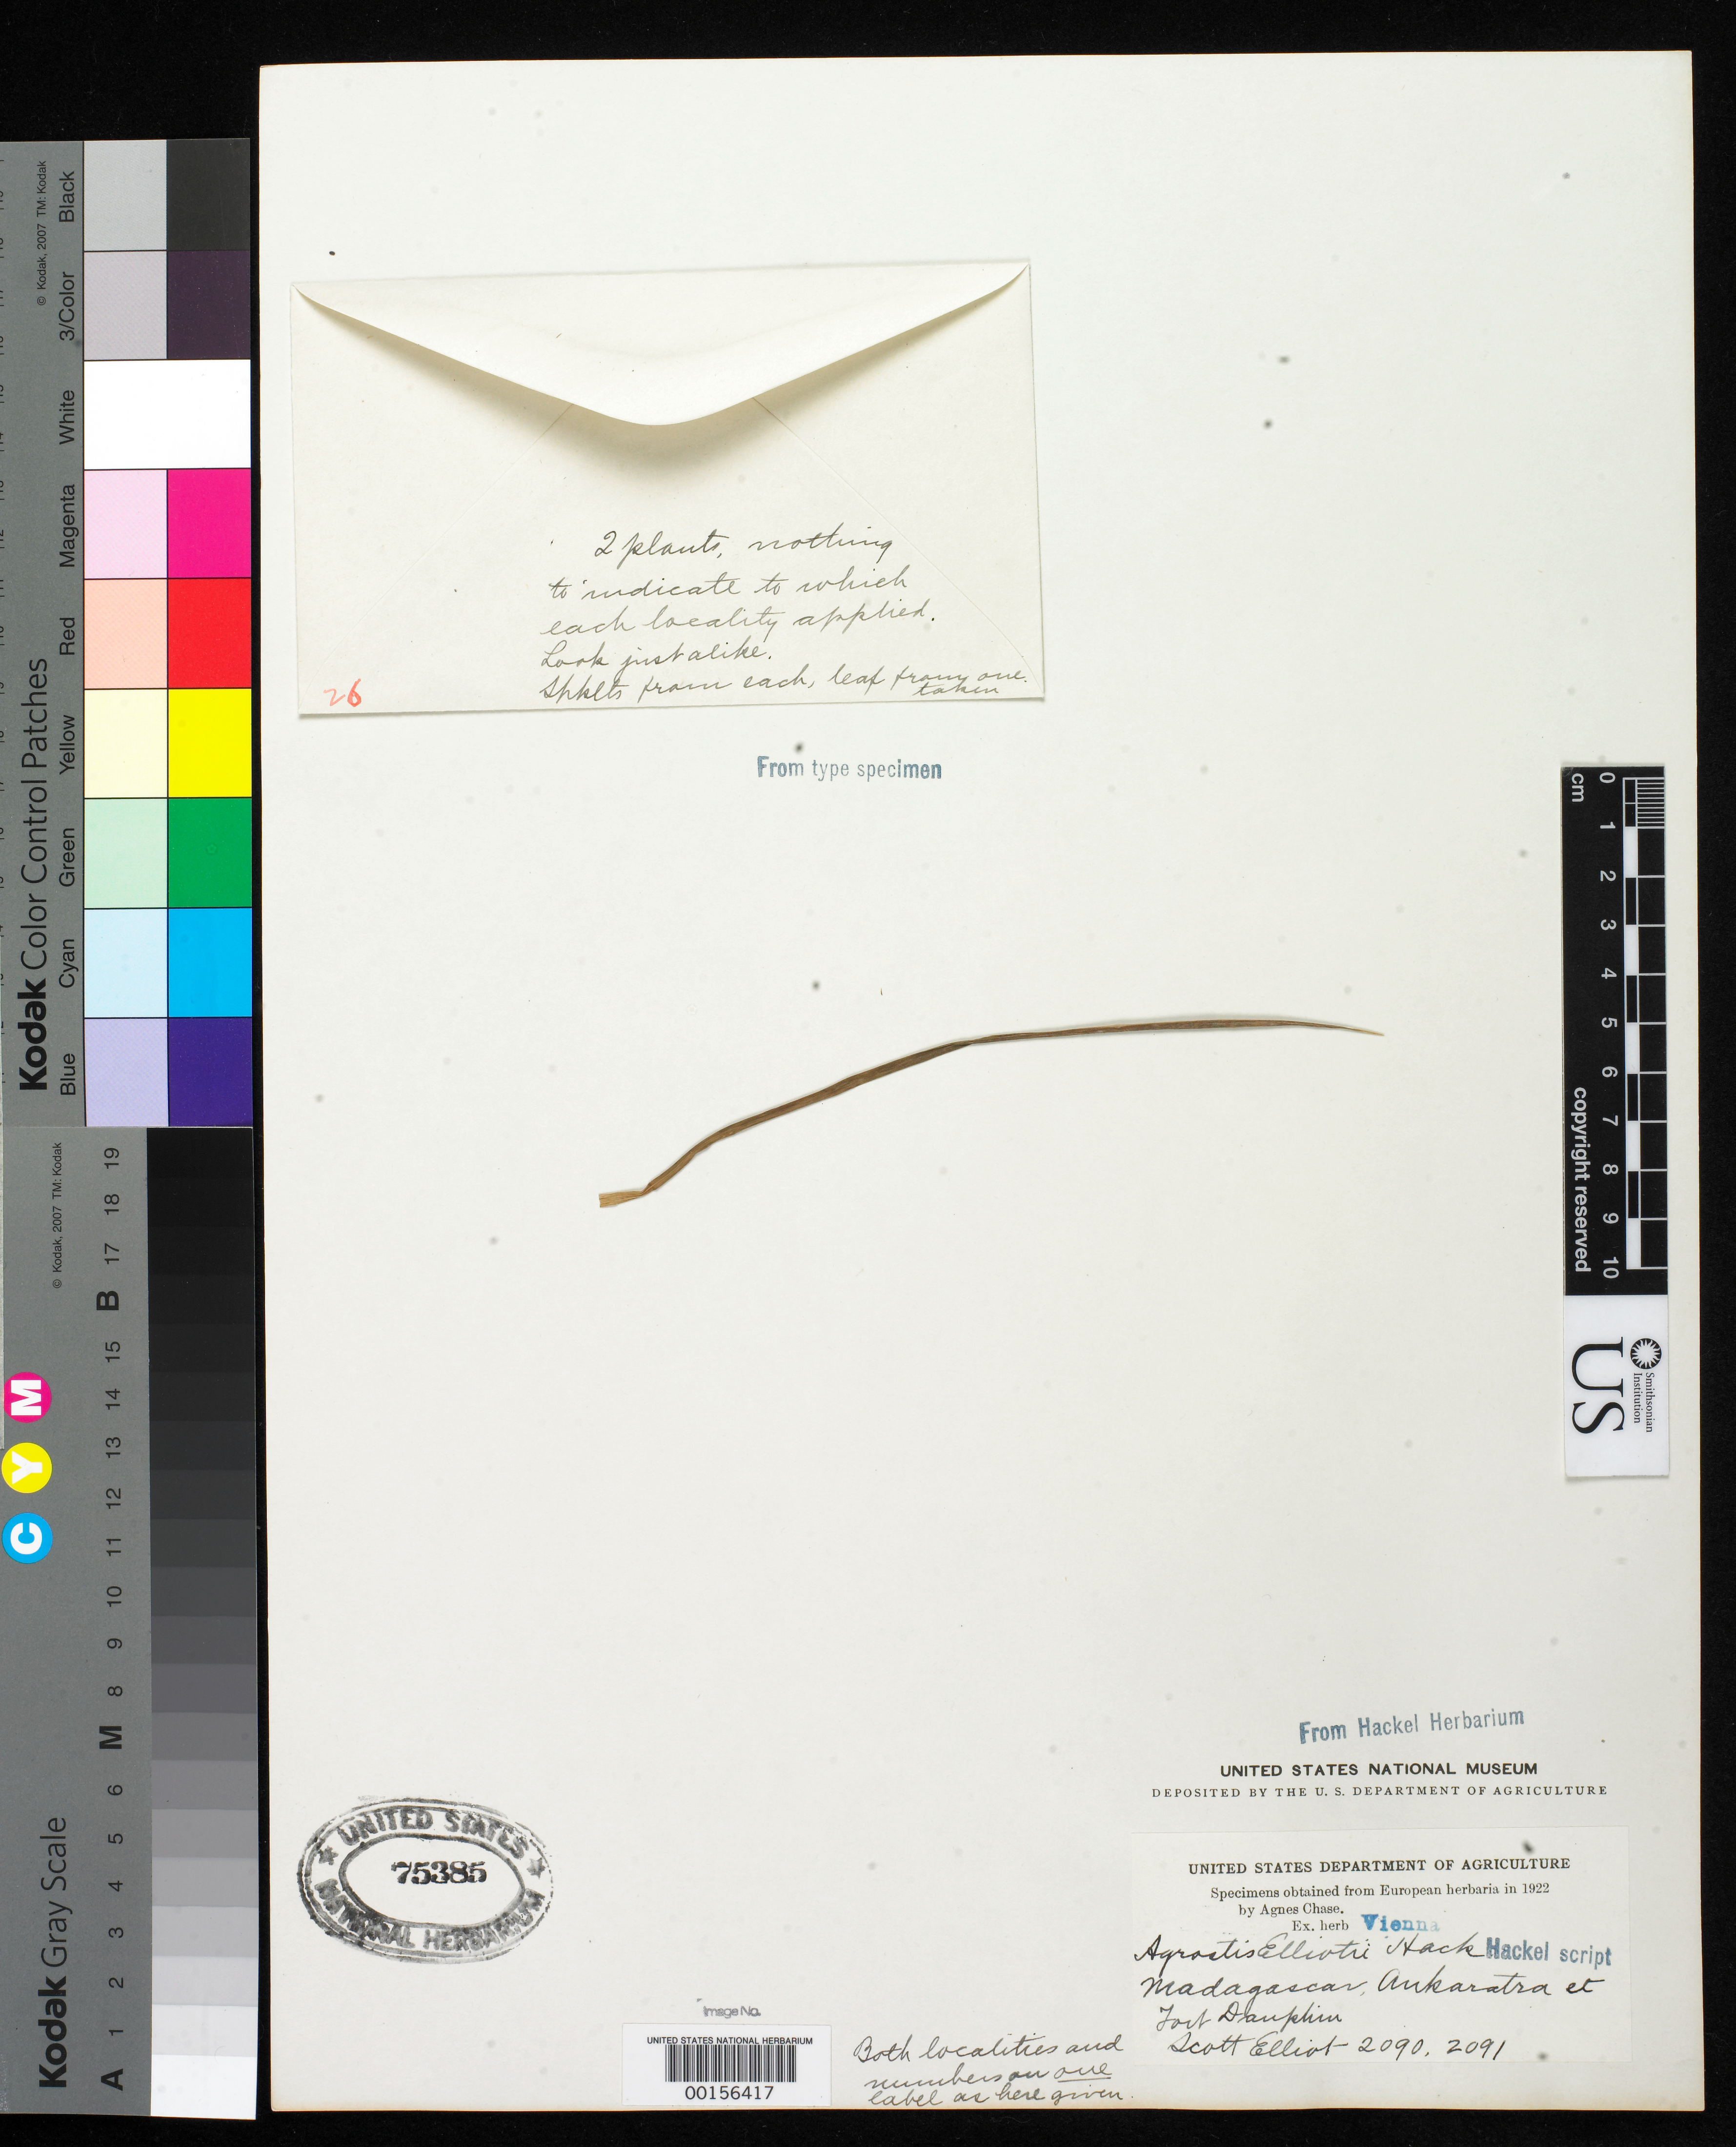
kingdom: Plantae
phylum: Tracheophyta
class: Liliopsida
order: Poales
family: Poaceae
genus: Agrostis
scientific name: Agrostis elliotii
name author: Hack.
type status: Type Fragment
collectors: G. Scott Elliot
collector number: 2090, 2091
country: Madagascar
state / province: Anosy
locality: Ankaratra Mtns. and Fort Dauphin.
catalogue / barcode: US 75385